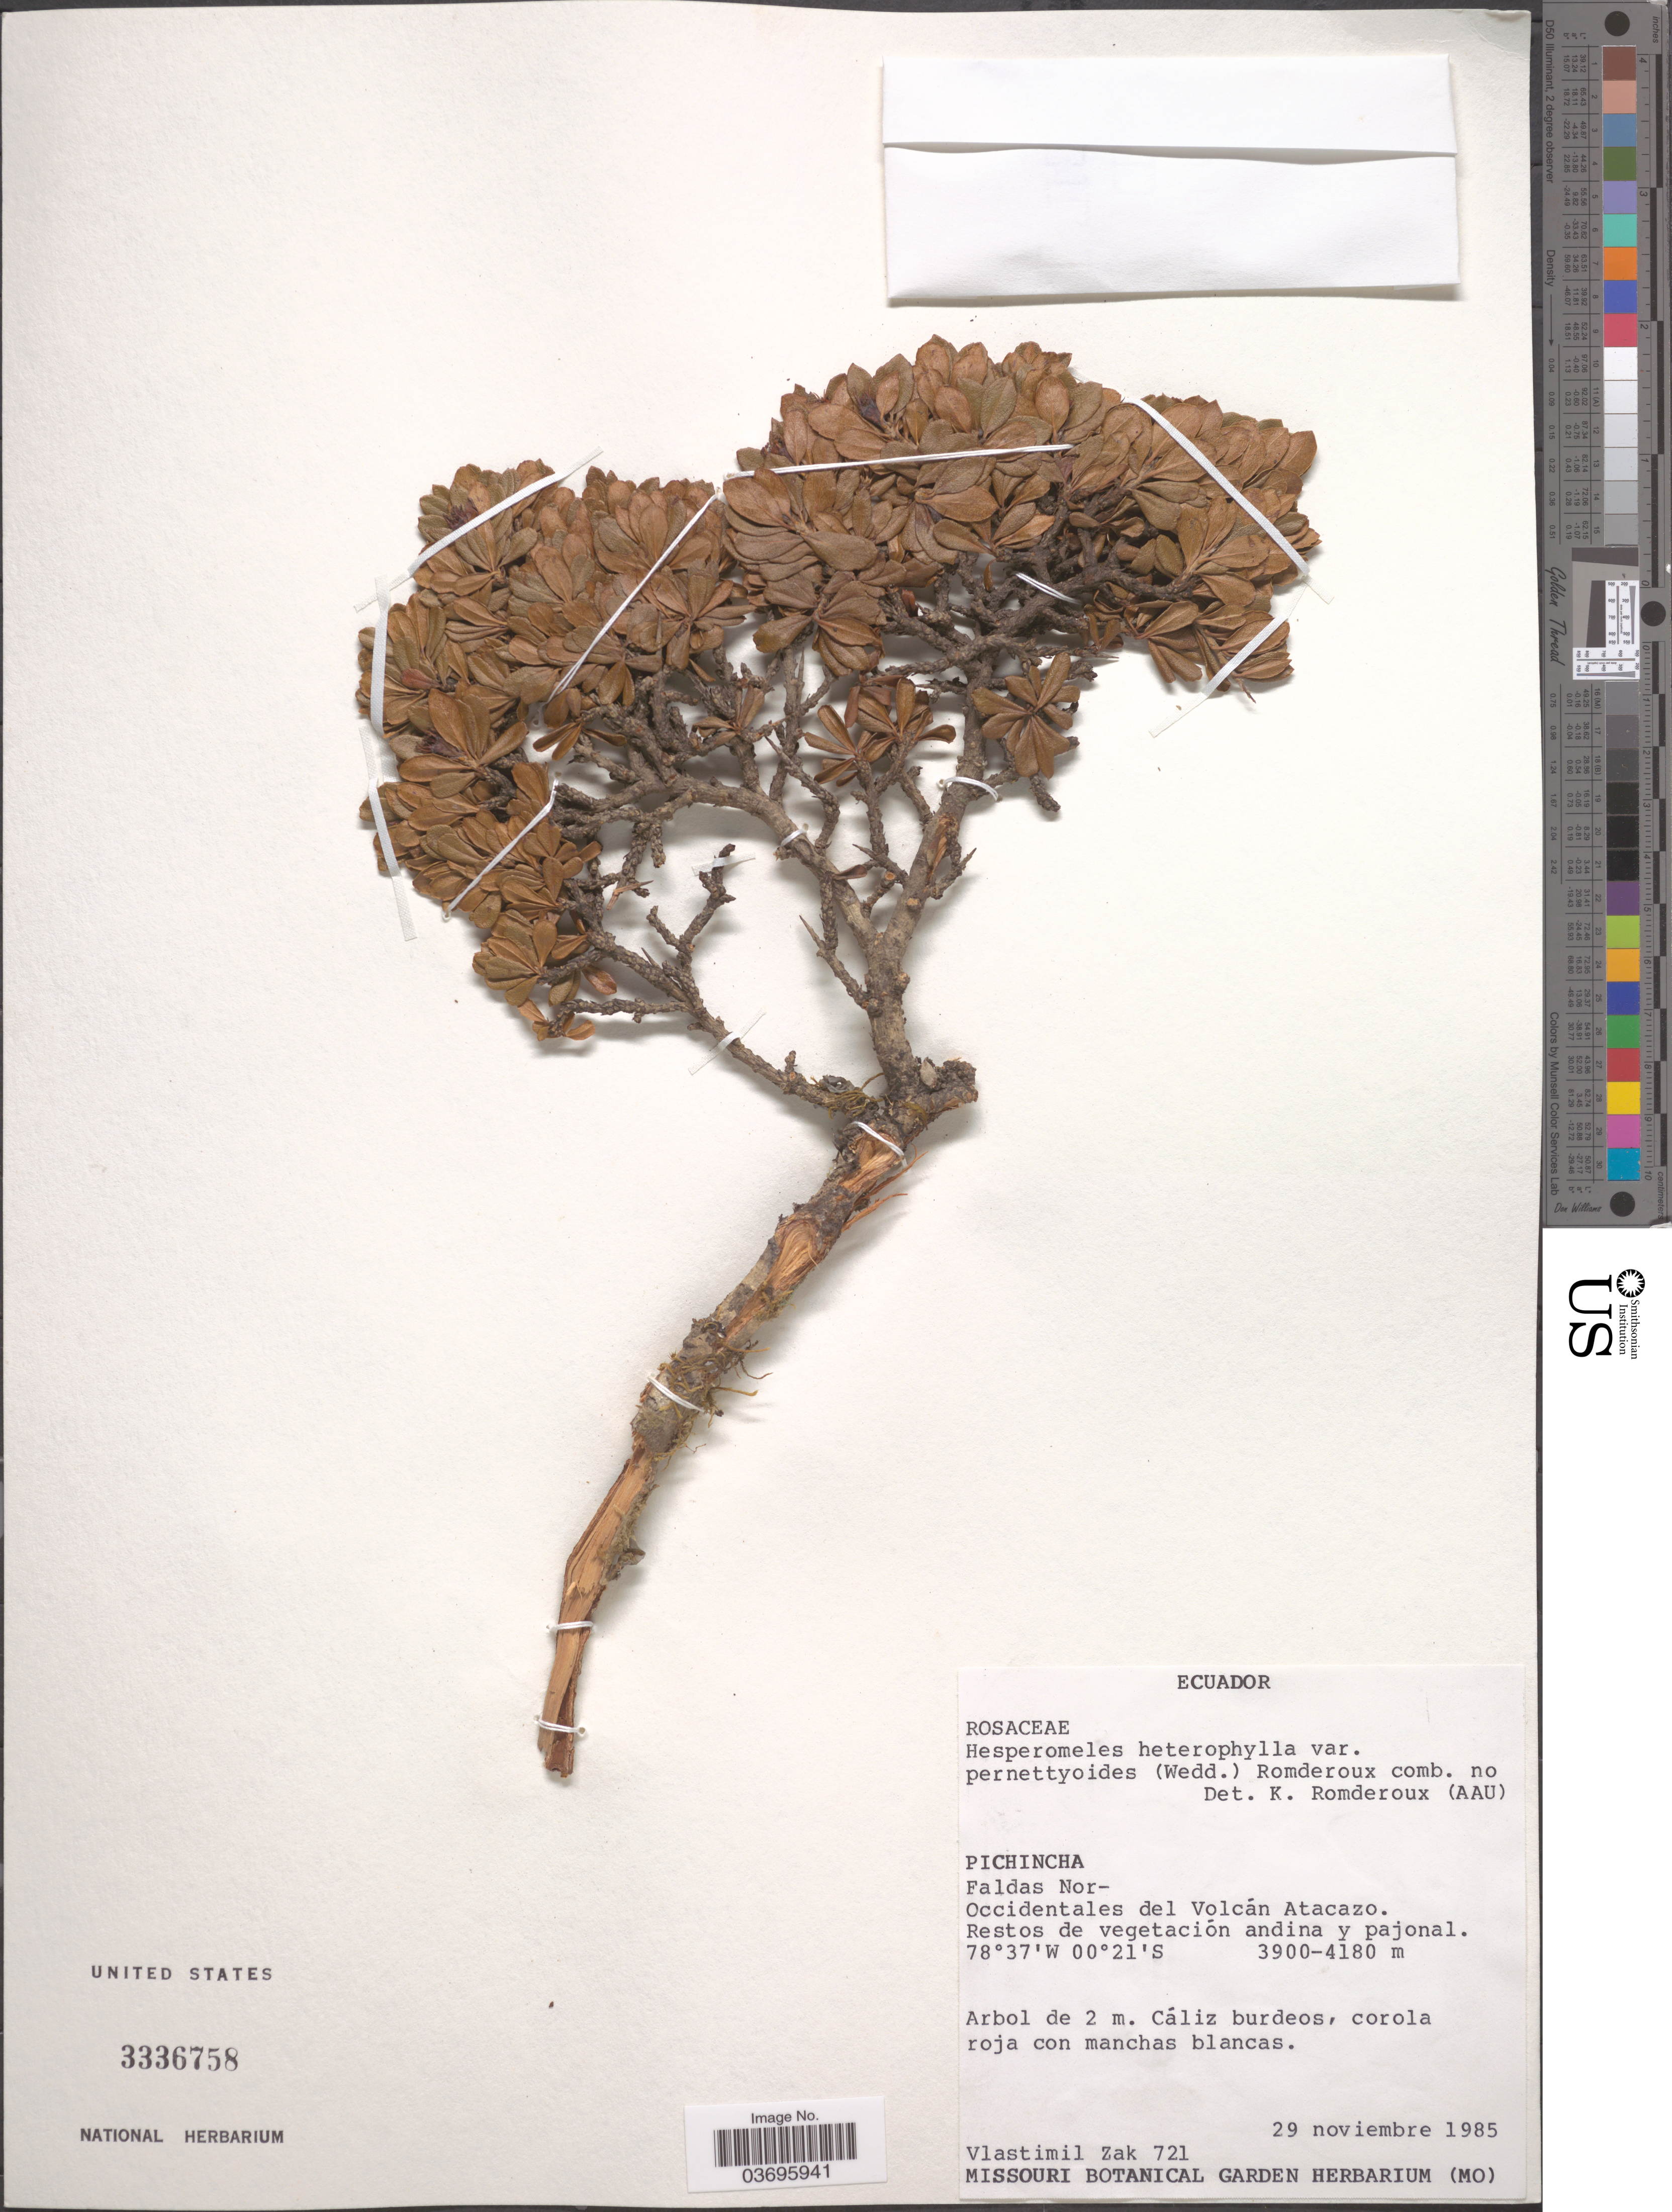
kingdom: Plantae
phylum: Tracheophyta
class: Magnoliopsida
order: Rosales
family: Rosaceae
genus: Hesperomeles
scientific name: Hesperomeles heterophylla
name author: (Ruiz & Pav.) Hook.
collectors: V. Zak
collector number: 721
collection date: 1985-11-29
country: Ecuador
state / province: Pichincha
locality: Faldas Nor-Occidentales del Volcán Atacazo.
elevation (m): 3900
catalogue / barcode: US 3336758